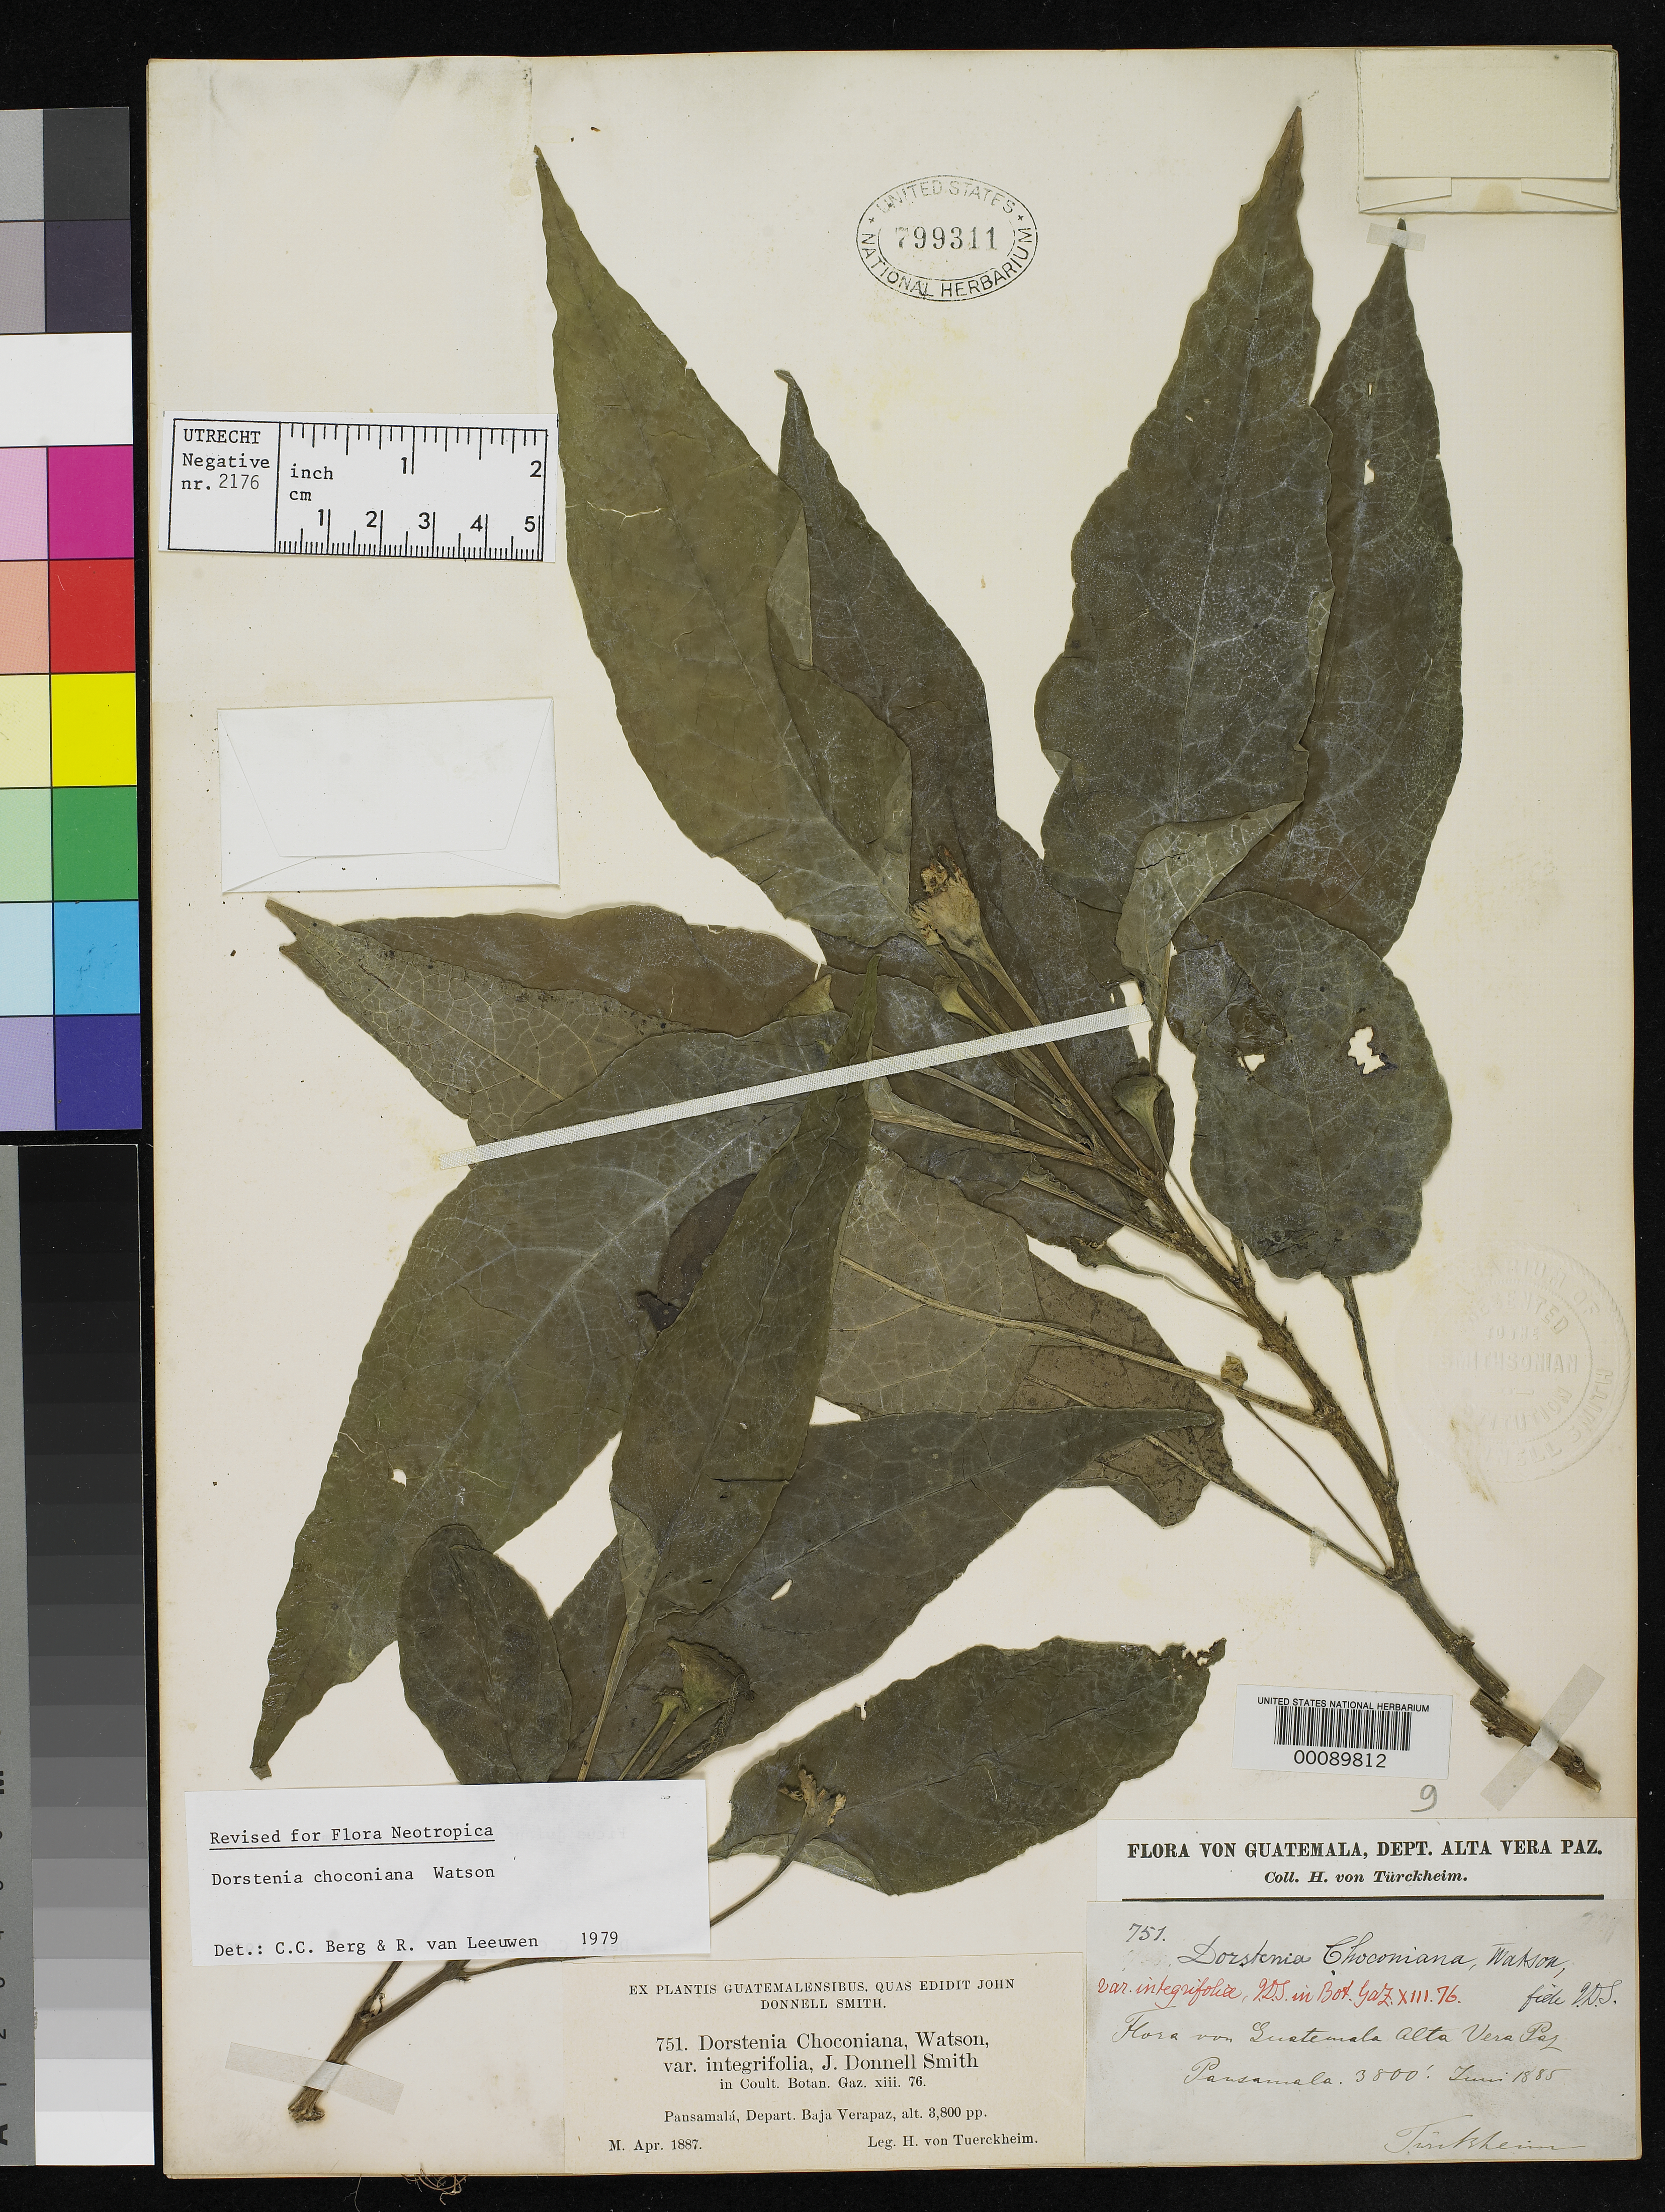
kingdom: Plantae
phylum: Tracheophyta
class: Magnoliopsida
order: Rosales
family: Moraceae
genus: Dorstenia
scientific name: Dorstenia choconiana var. integrifolia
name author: Donn. Sm.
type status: Type Collection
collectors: H. von Türckheim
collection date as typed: Sep 1886 and -- Apr 1887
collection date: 1886-09,1887-04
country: Guatemala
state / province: Alta Verapaz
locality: Pansamalá Forest.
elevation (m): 1158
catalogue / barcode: US 799311